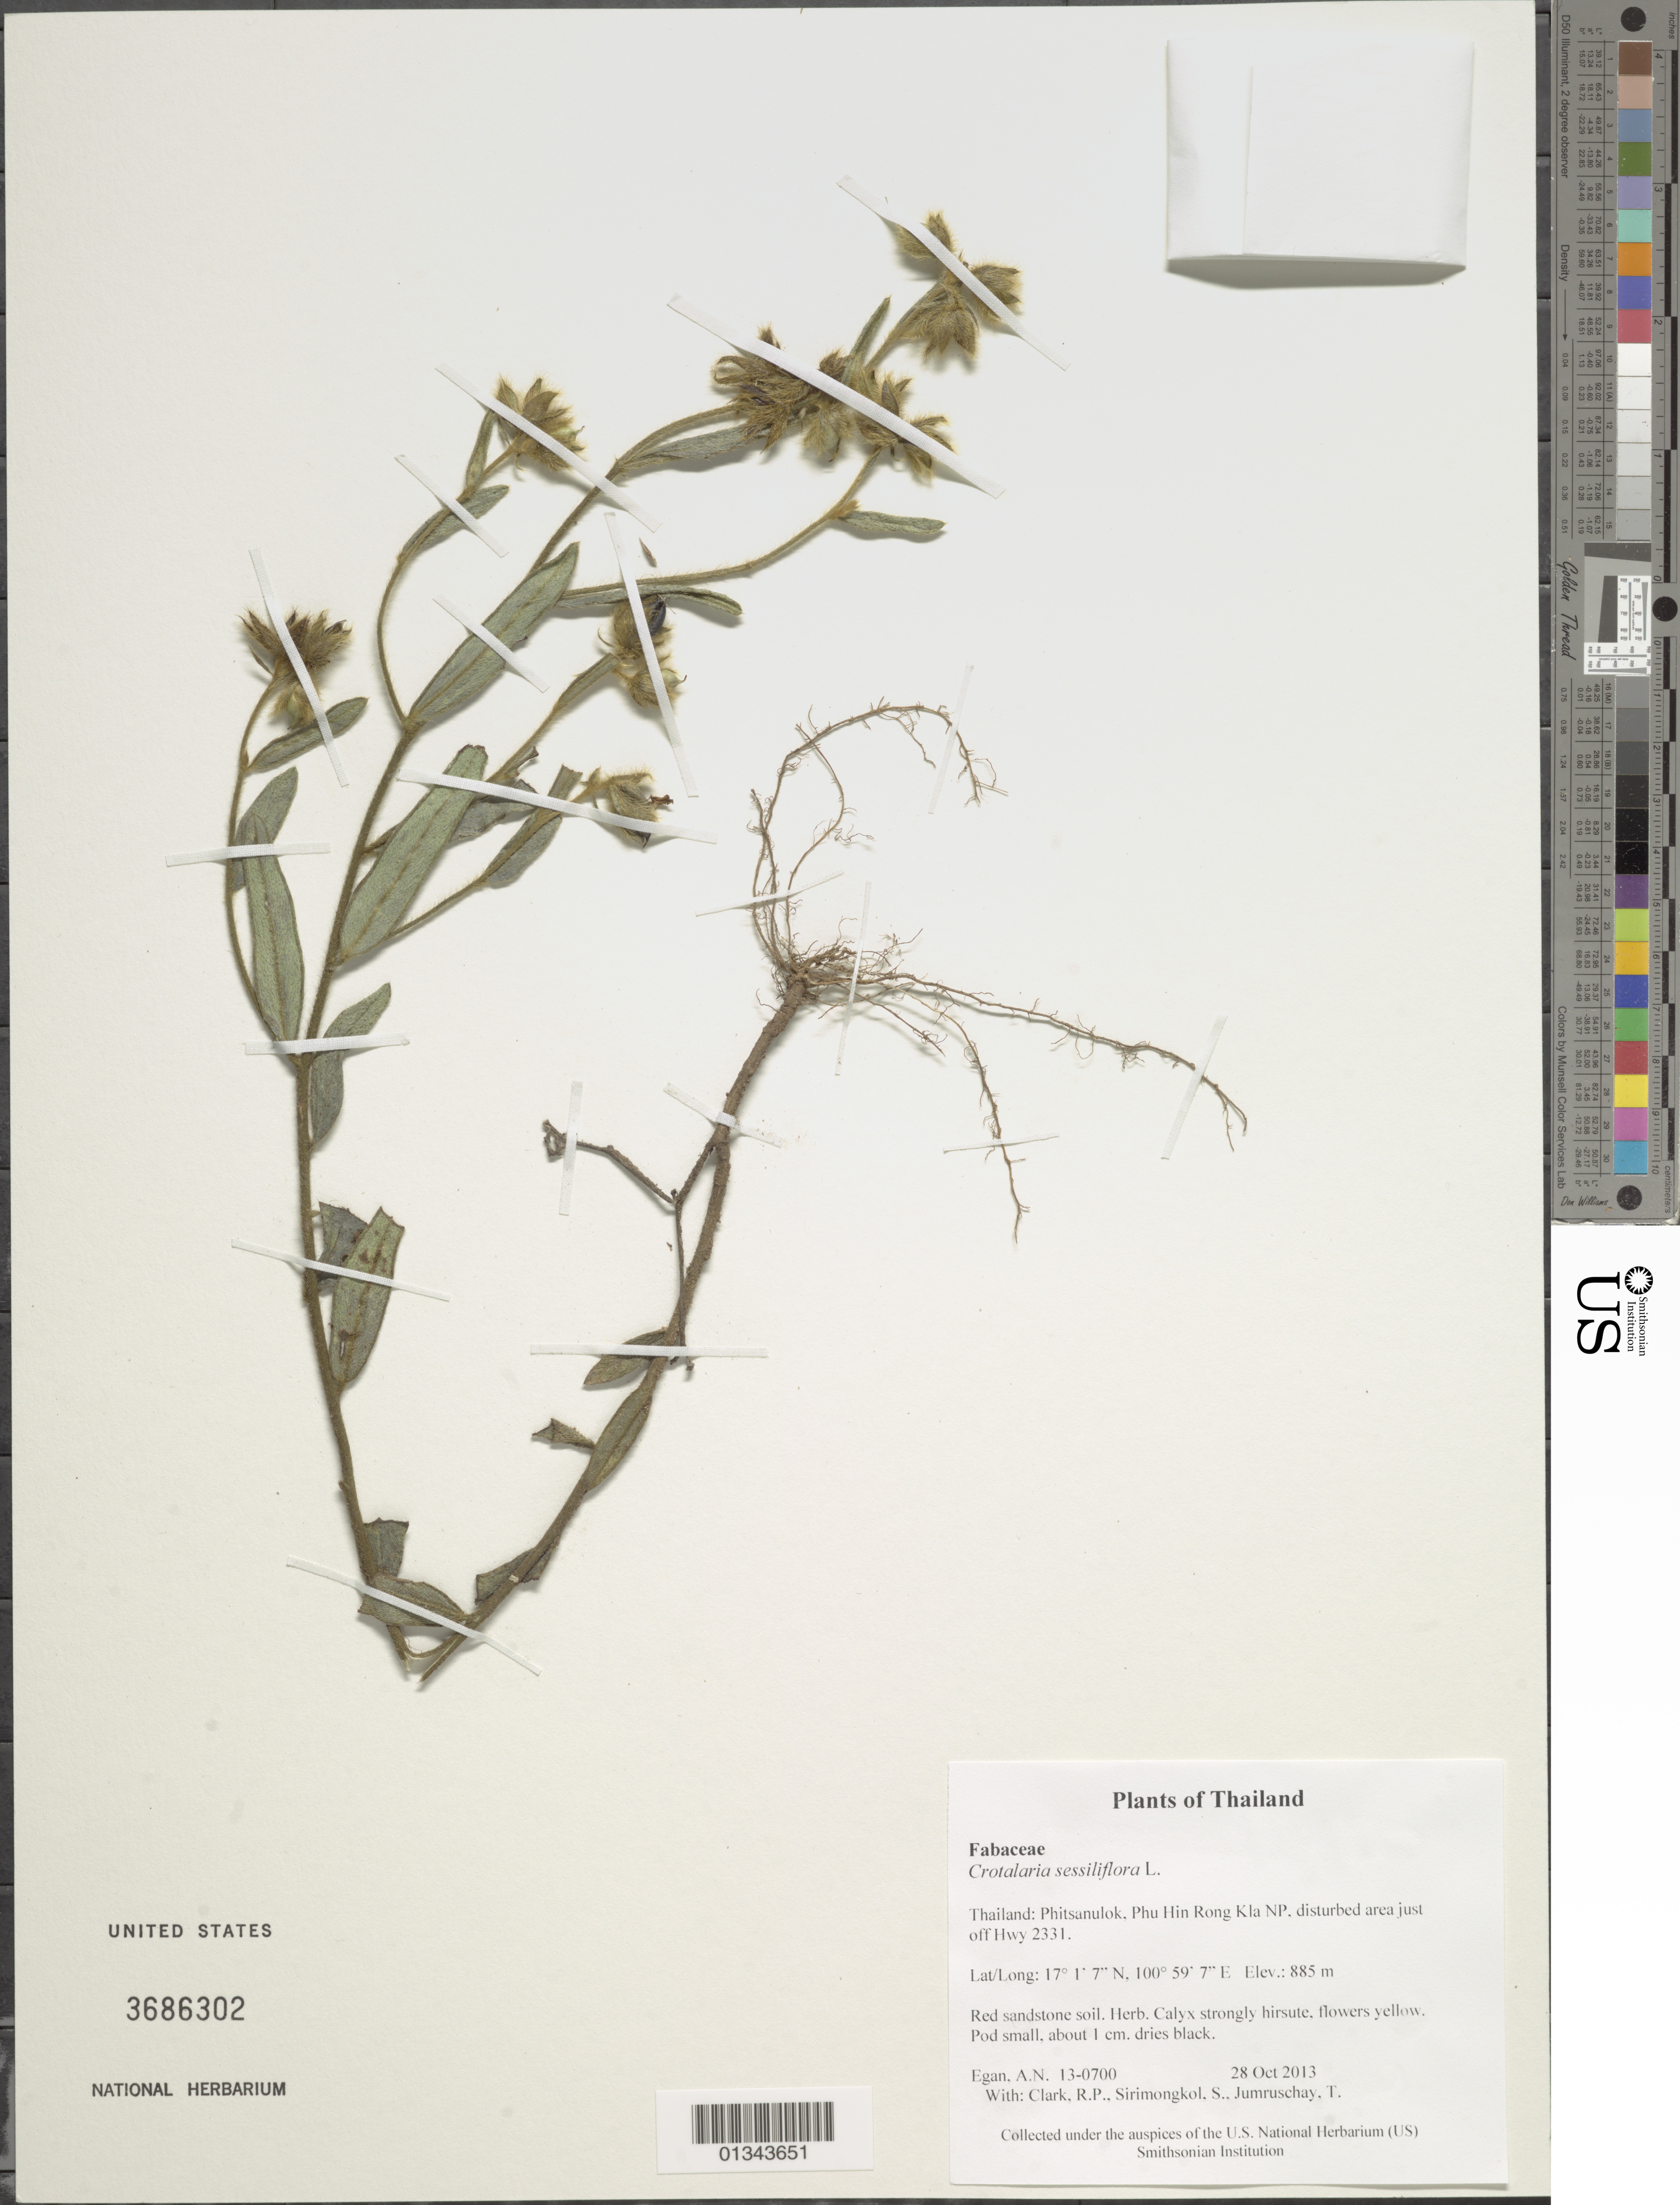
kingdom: Plantae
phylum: Tracheophyta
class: Magnoliopsida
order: Fabales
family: Fabaceae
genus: Crotalaria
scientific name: Crotalaria sessilifolia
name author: L.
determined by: Egan, Ashley N., (US), Smithsonian Institution - National Museum of Natural History (UNITED STATES)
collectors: A. N. Egan, R. P. Clark, S. Sirimongkol & T. Jumruschay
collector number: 13-0700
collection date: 2013-10-28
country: Thailand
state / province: Phitsanulok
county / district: Nakhon Thai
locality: Phu Hin Rong Kla NP, disturbed area just off Hwy 2331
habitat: Red sandstone soil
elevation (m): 885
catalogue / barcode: US 3686302